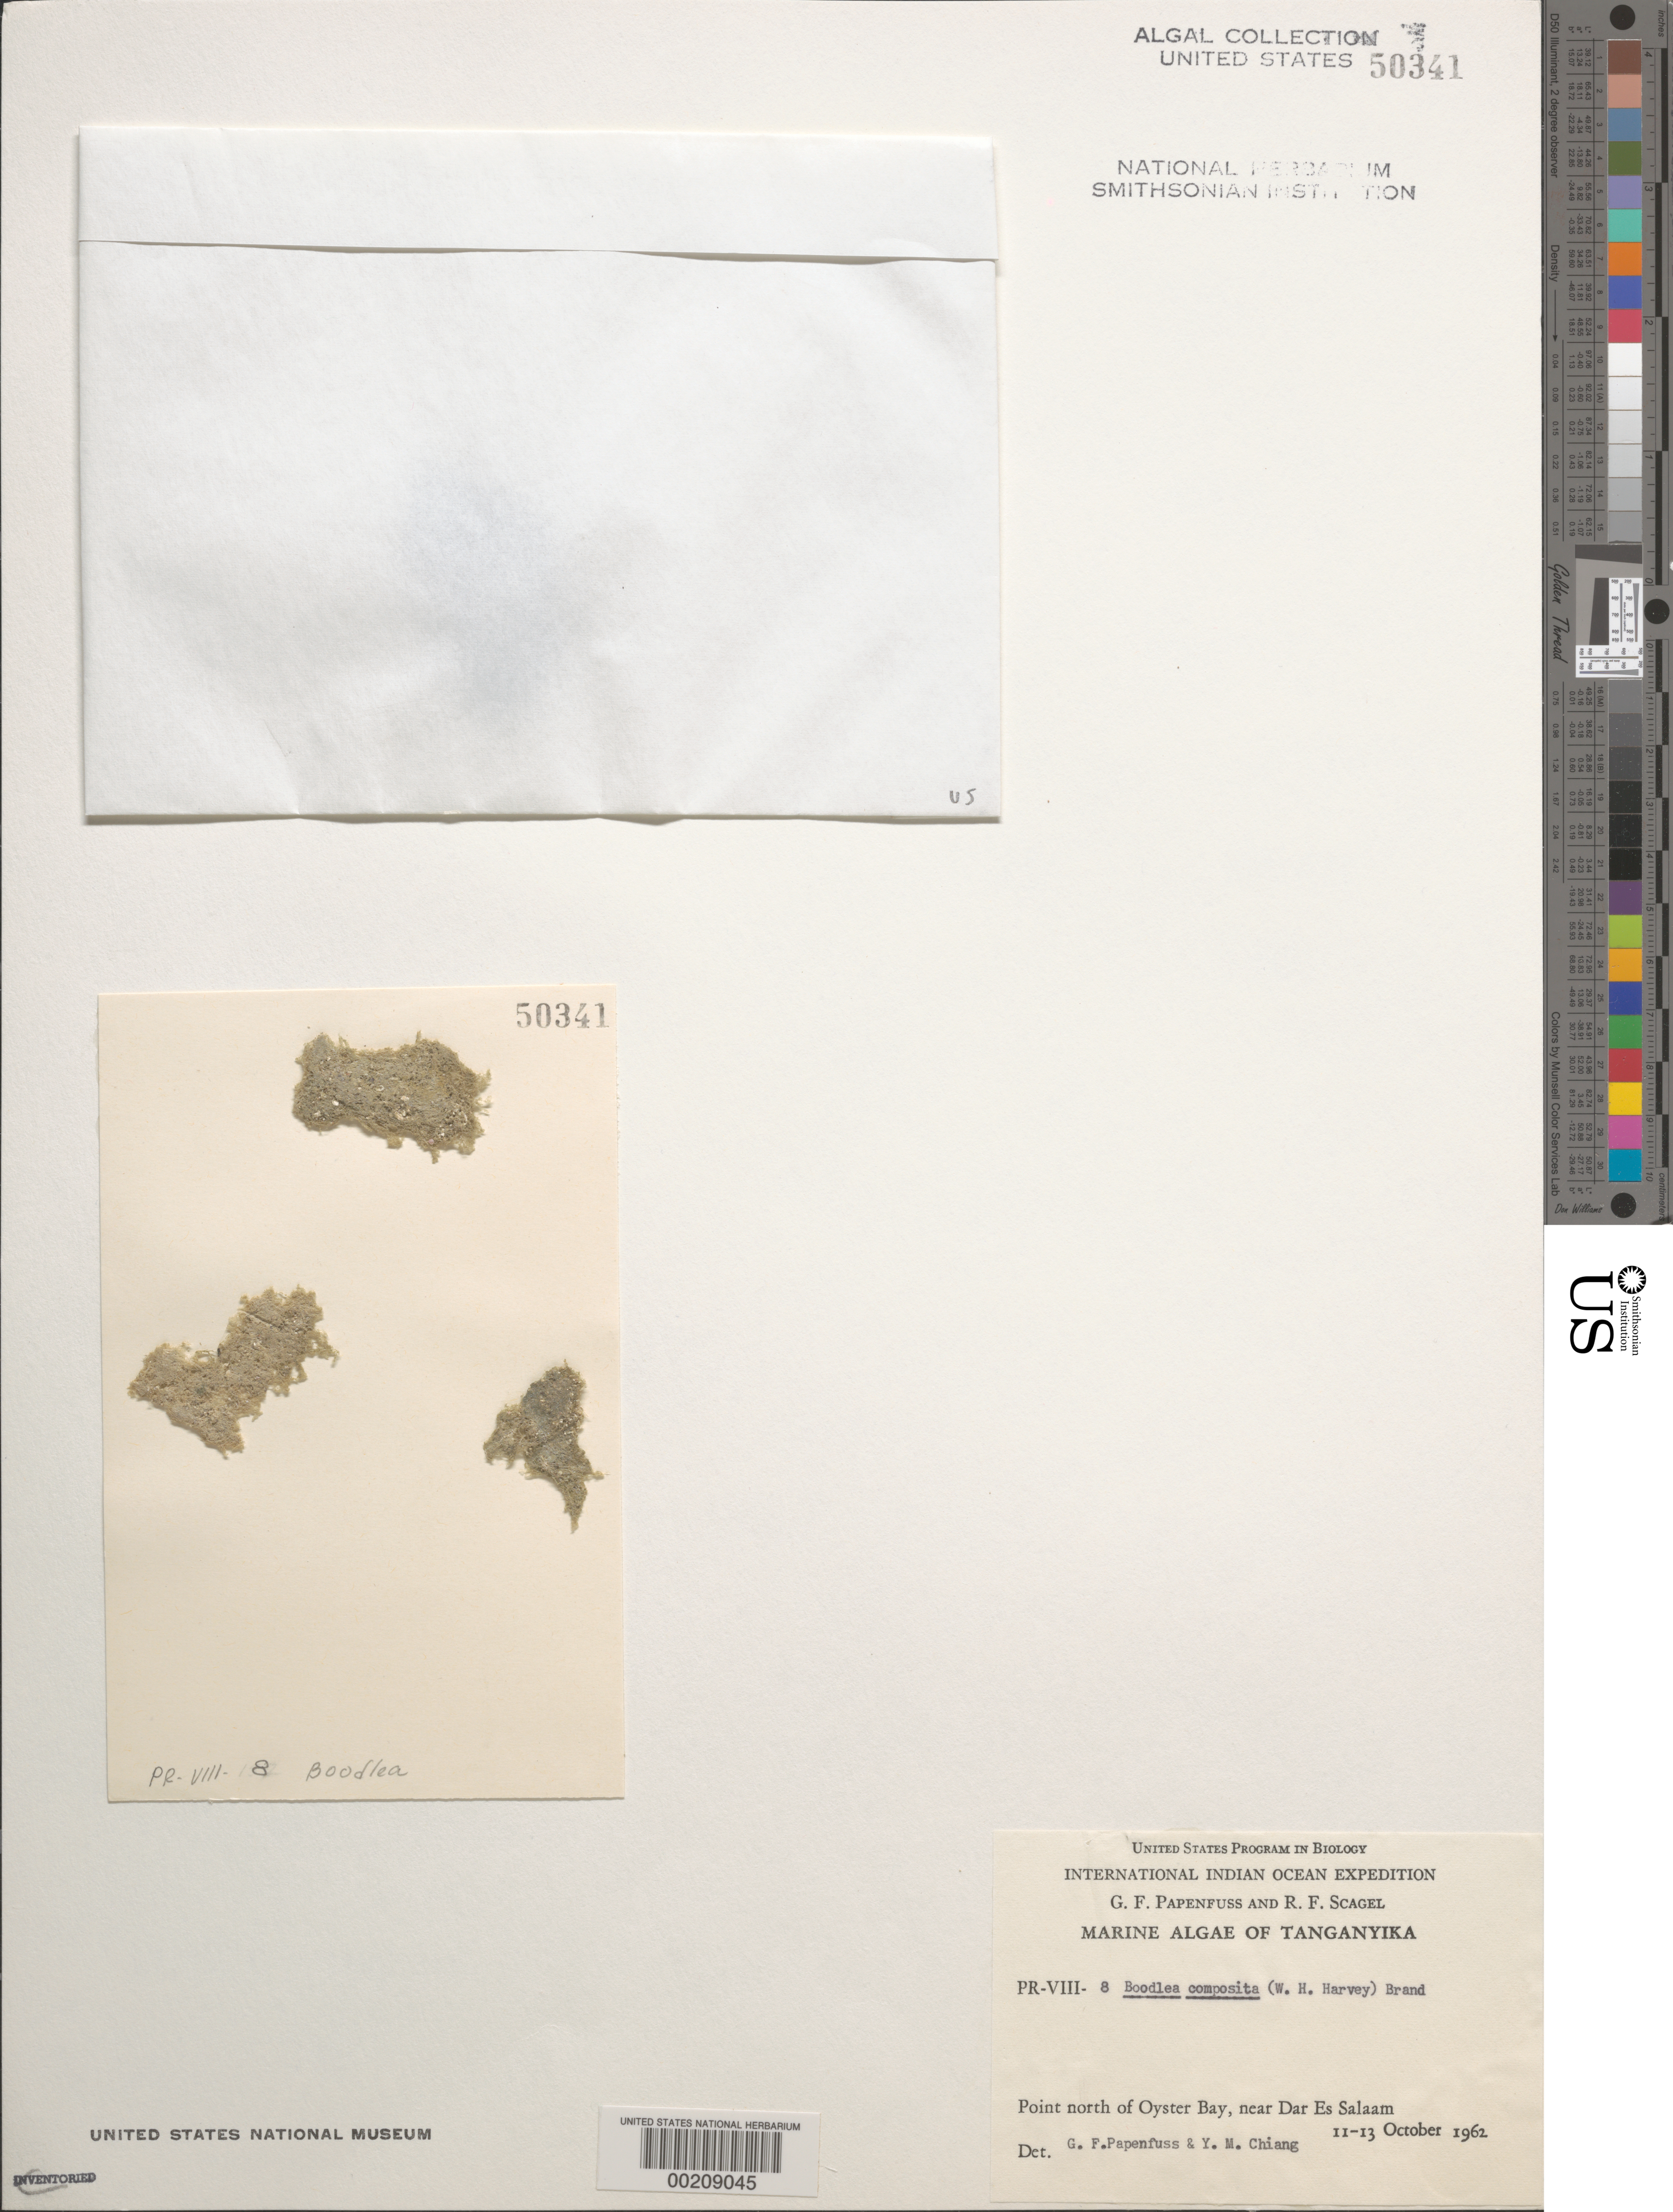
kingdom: Plantae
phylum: Chlorophyta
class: Ulvophyceae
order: Siphonocladales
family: Boodleaceae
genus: Boodlea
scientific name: Boodlea composita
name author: (Humb. & Humb.) Brand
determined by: Papenfuss, G. F.; Chiang, Y. M.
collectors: G. Papenfuss & R. F. Scagel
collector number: PR-VIII-8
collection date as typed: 11 Oct 1962 to 13 Oct 1962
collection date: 1962-10-11/1962-10-13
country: Tanzania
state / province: Dar es Salaam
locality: Point north of Oyster Bay, near Dar Es Salaam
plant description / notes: International Indian Ocean Expedition, 1962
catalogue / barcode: US 50341